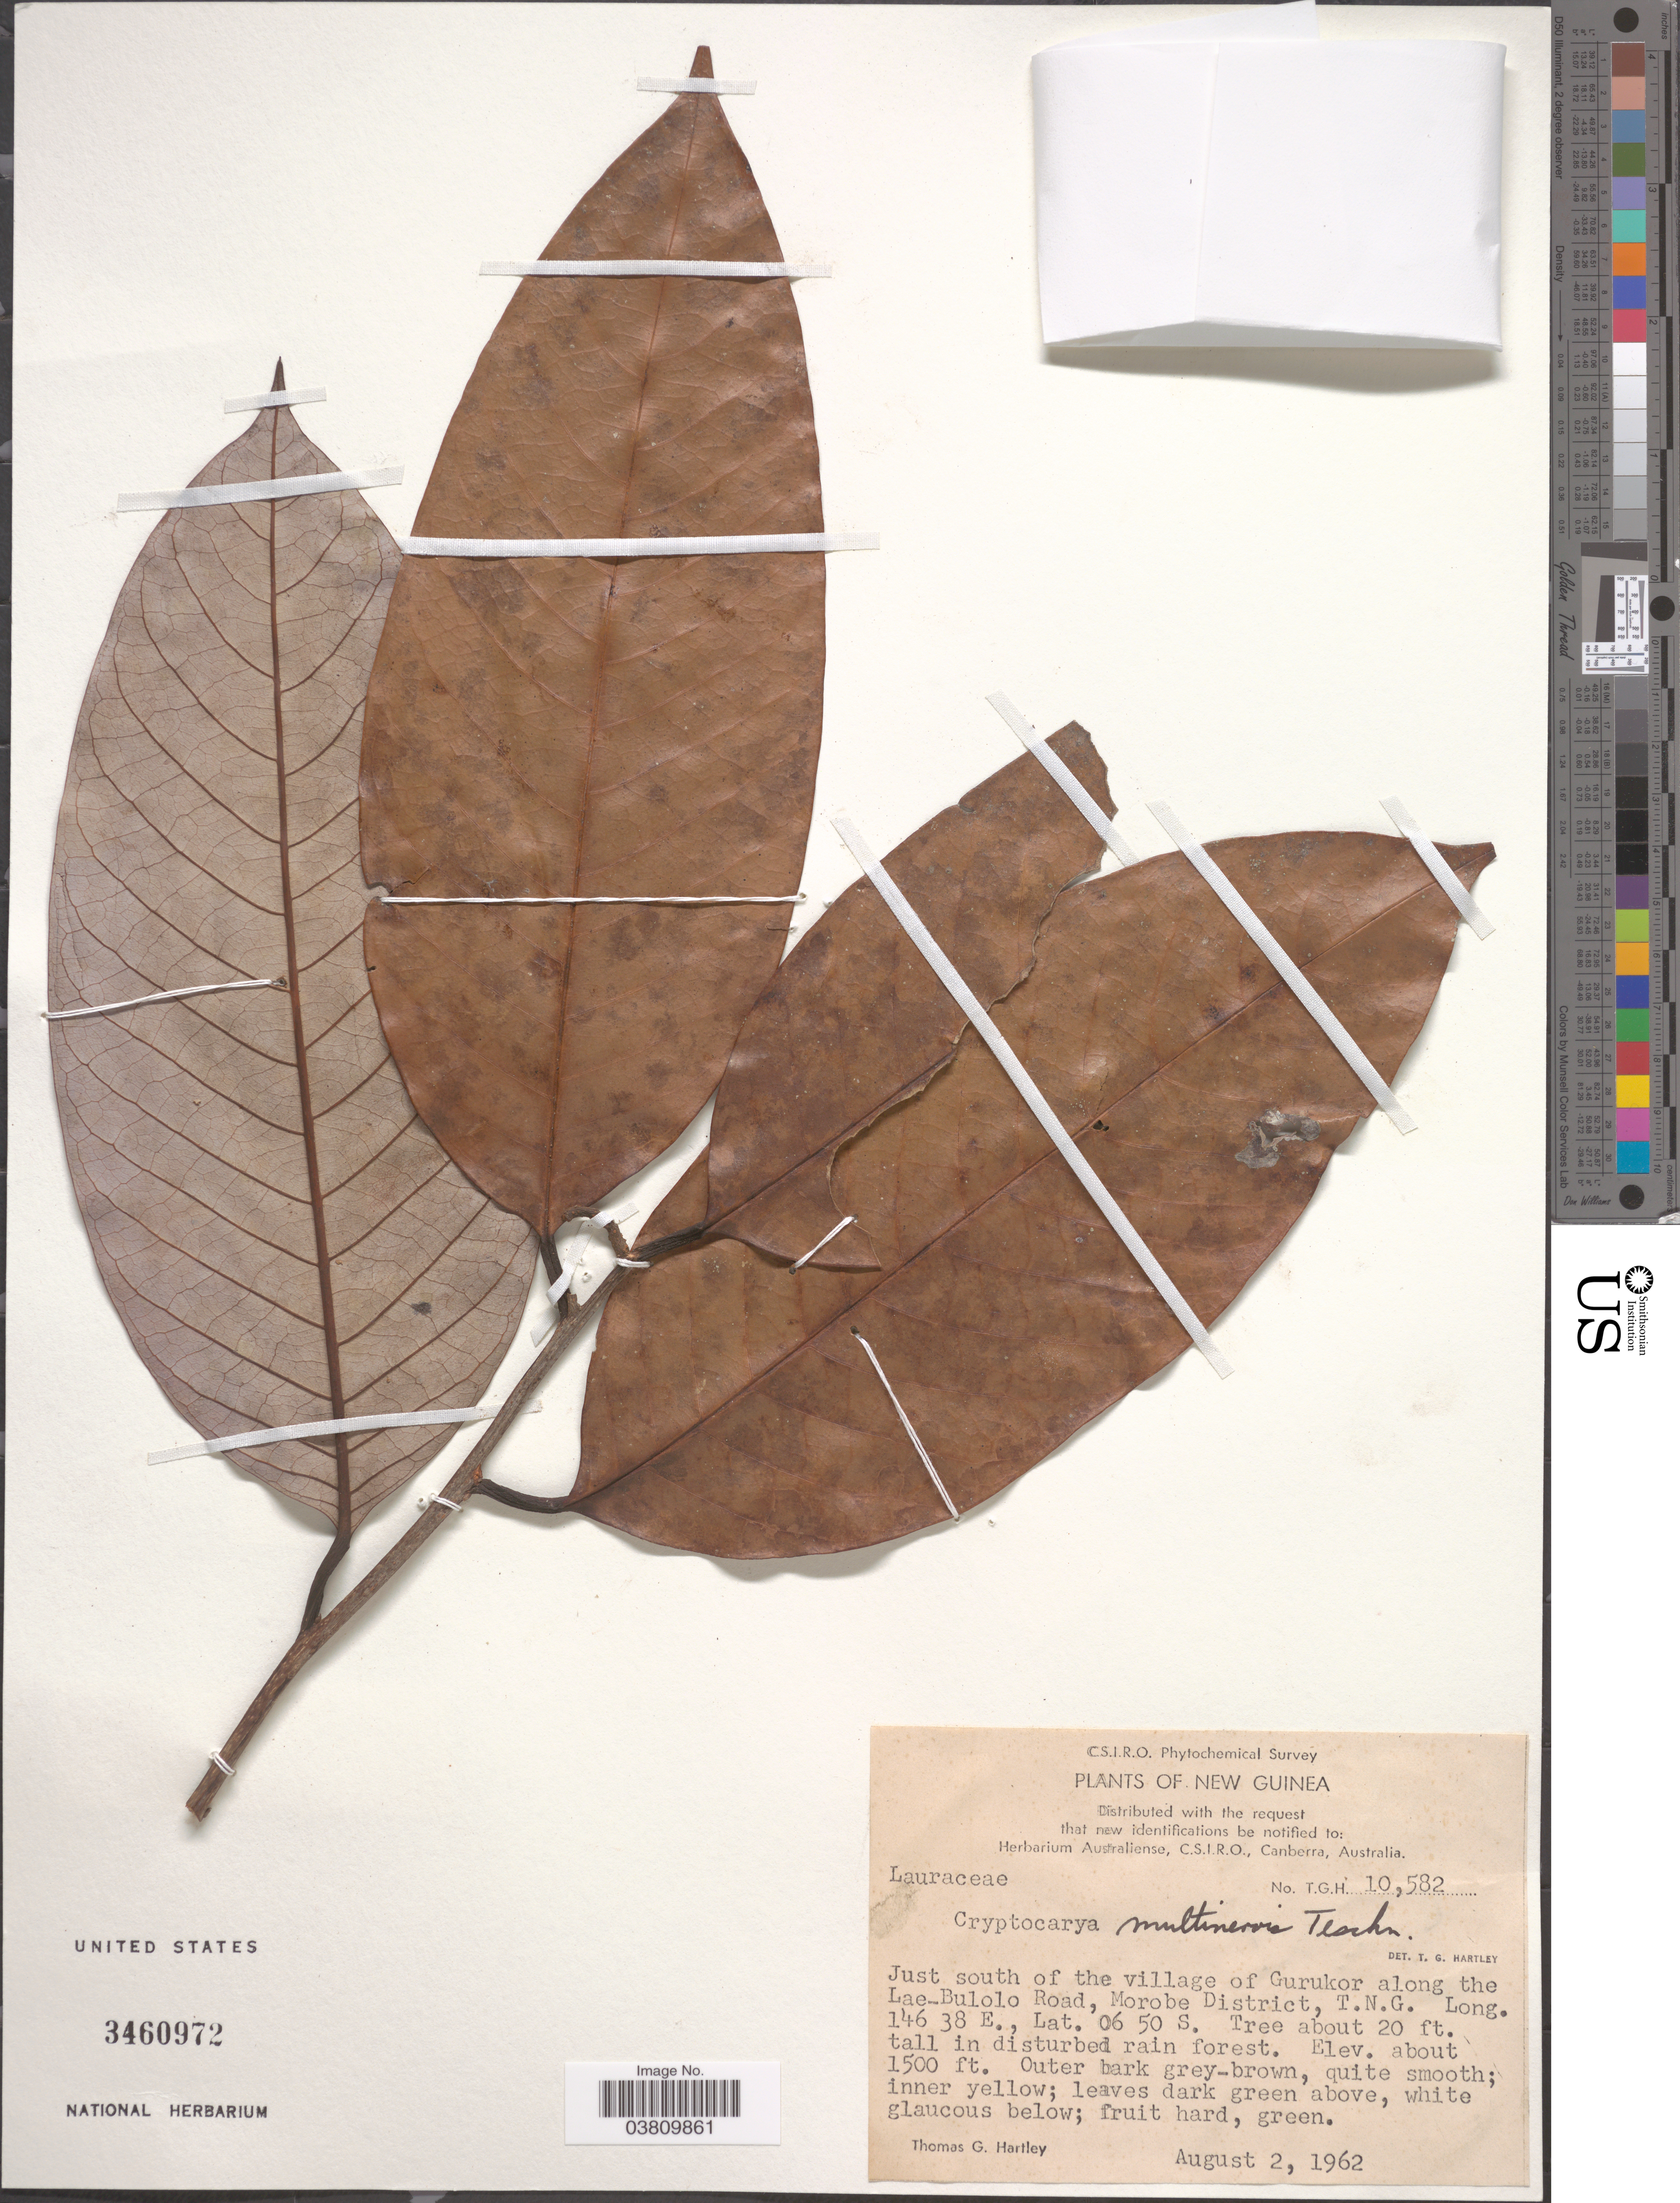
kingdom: Plantae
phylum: Tracheophyta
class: Magnoliopsida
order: Laurales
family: Lauraceae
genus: Cryptocarya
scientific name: Cryptocarya multinervis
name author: Teschner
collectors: T. G. Hartley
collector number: TGH 10582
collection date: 1962-08-02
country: Papua New Guinea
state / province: Morobe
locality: New Guinea. Just south of the village of Gurukor along the lae-Bulolo Road, Morobe District, T.N.G.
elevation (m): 457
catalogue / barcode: US 3460972